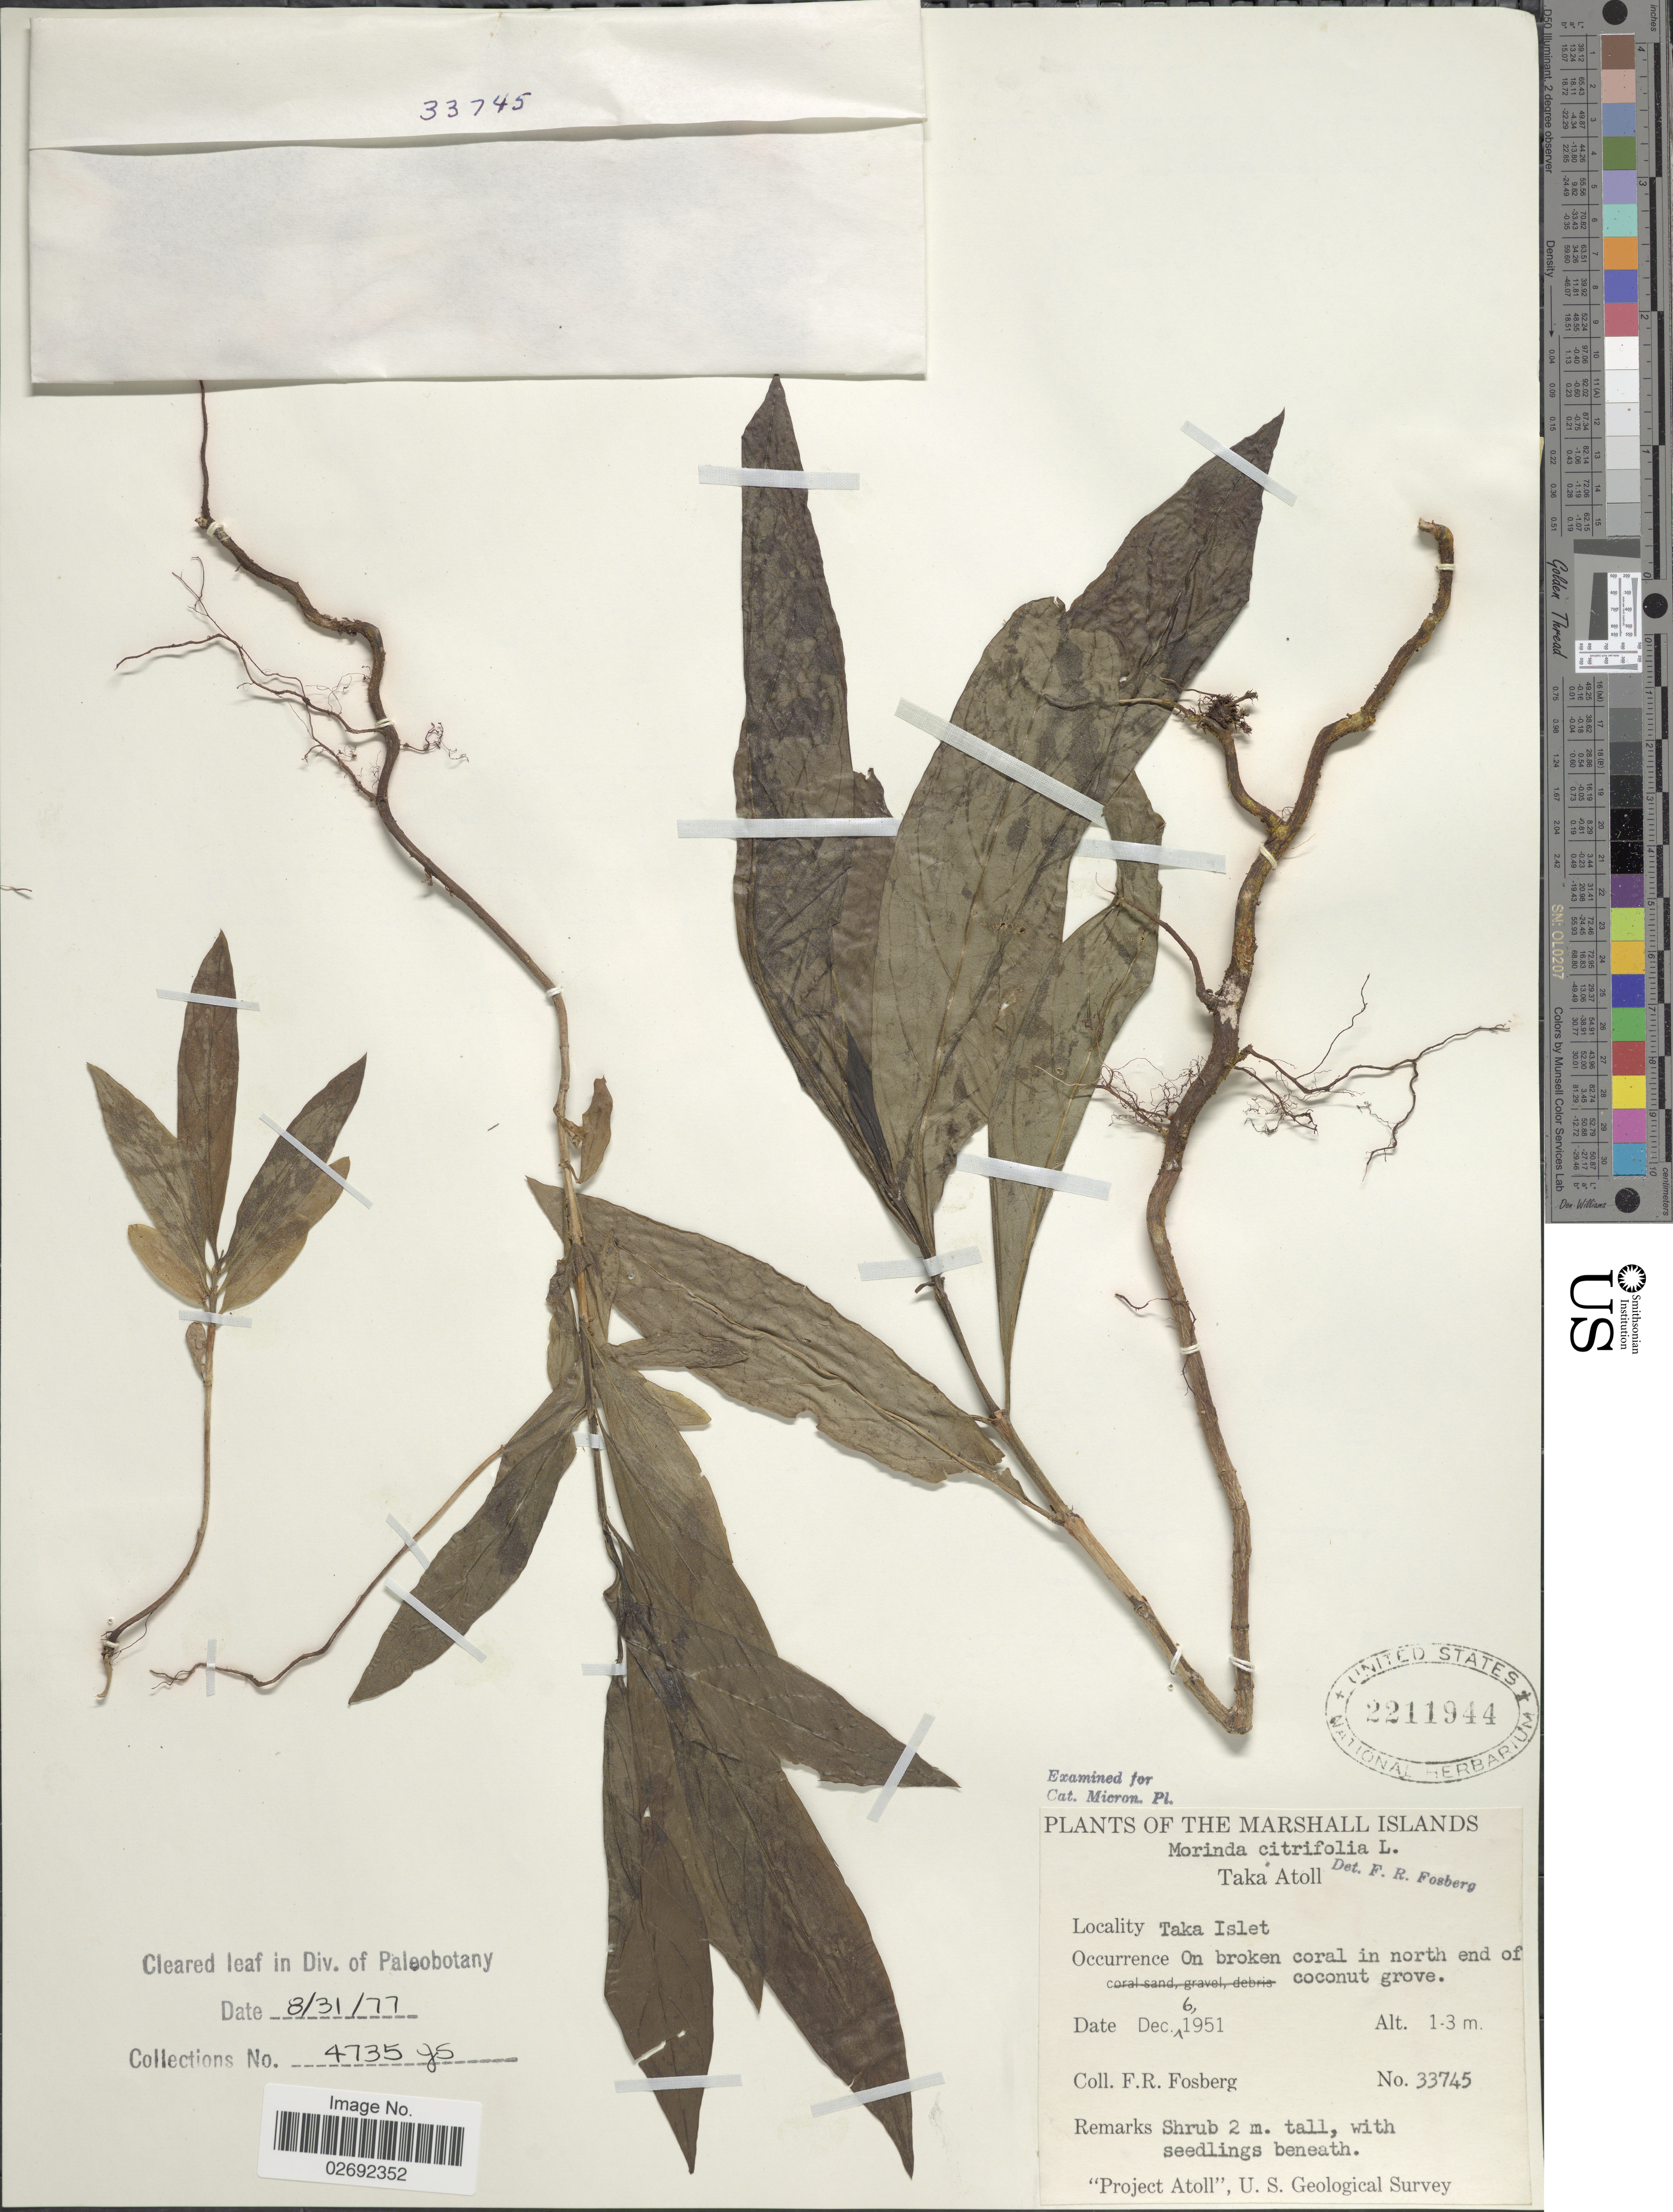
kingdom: Plantae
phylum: Tracheophyta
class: Magnoliopsida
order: Gentianales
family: Rubiaceae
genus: Morinda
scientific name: Morinda citrifolia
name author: L.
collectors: F. R. Fosberg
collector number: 33745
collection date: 1951-12-06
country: Marshall Islands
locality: Taka Atoll, Taka Islet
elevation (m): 1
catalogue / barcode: US 2211944